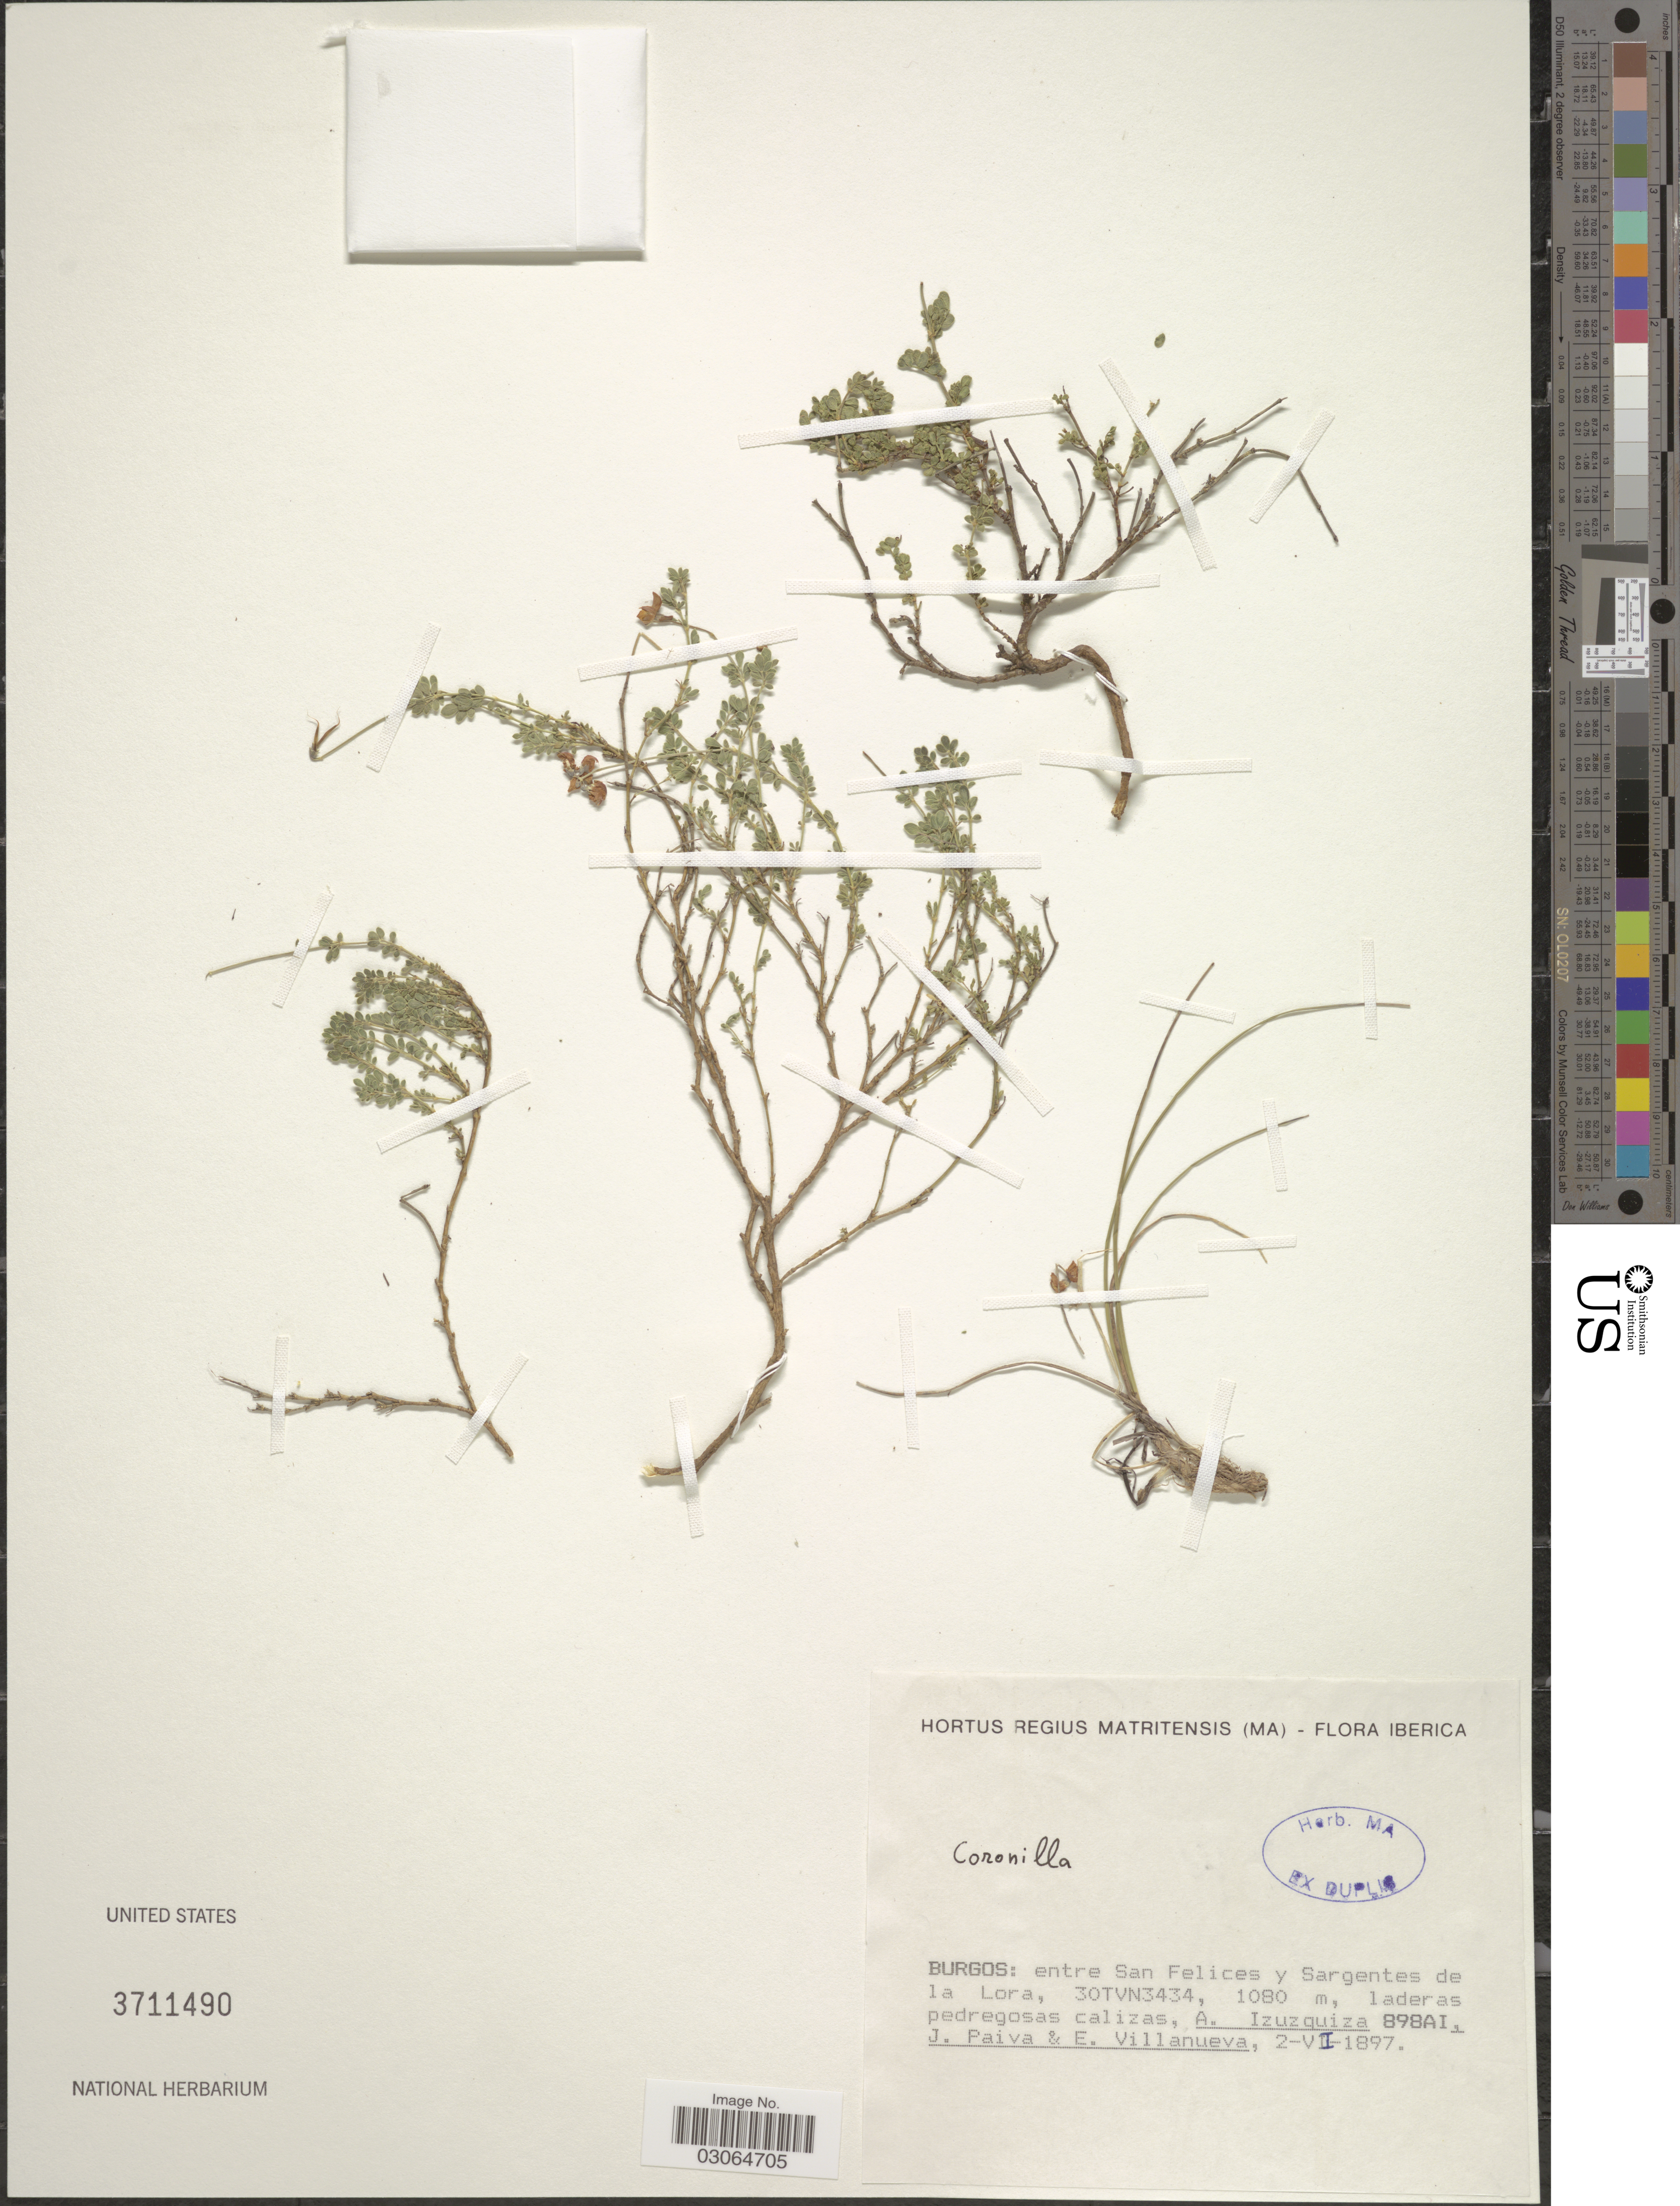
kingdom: Plantae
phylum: Tracheophyta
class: Magnoliopsida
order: Fabales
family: Fabaceae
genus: Coronilla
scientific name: Coronilla sp.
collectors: A. Izuzquiza, J. Paiva & E. Villanueva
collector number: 898AI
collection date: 1897-06-02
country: Spain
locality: Burgos: entre San Felices y Sargentes de la Lora, 30TVN3434. Iberica.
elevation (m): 1080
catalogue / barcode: US 3711490